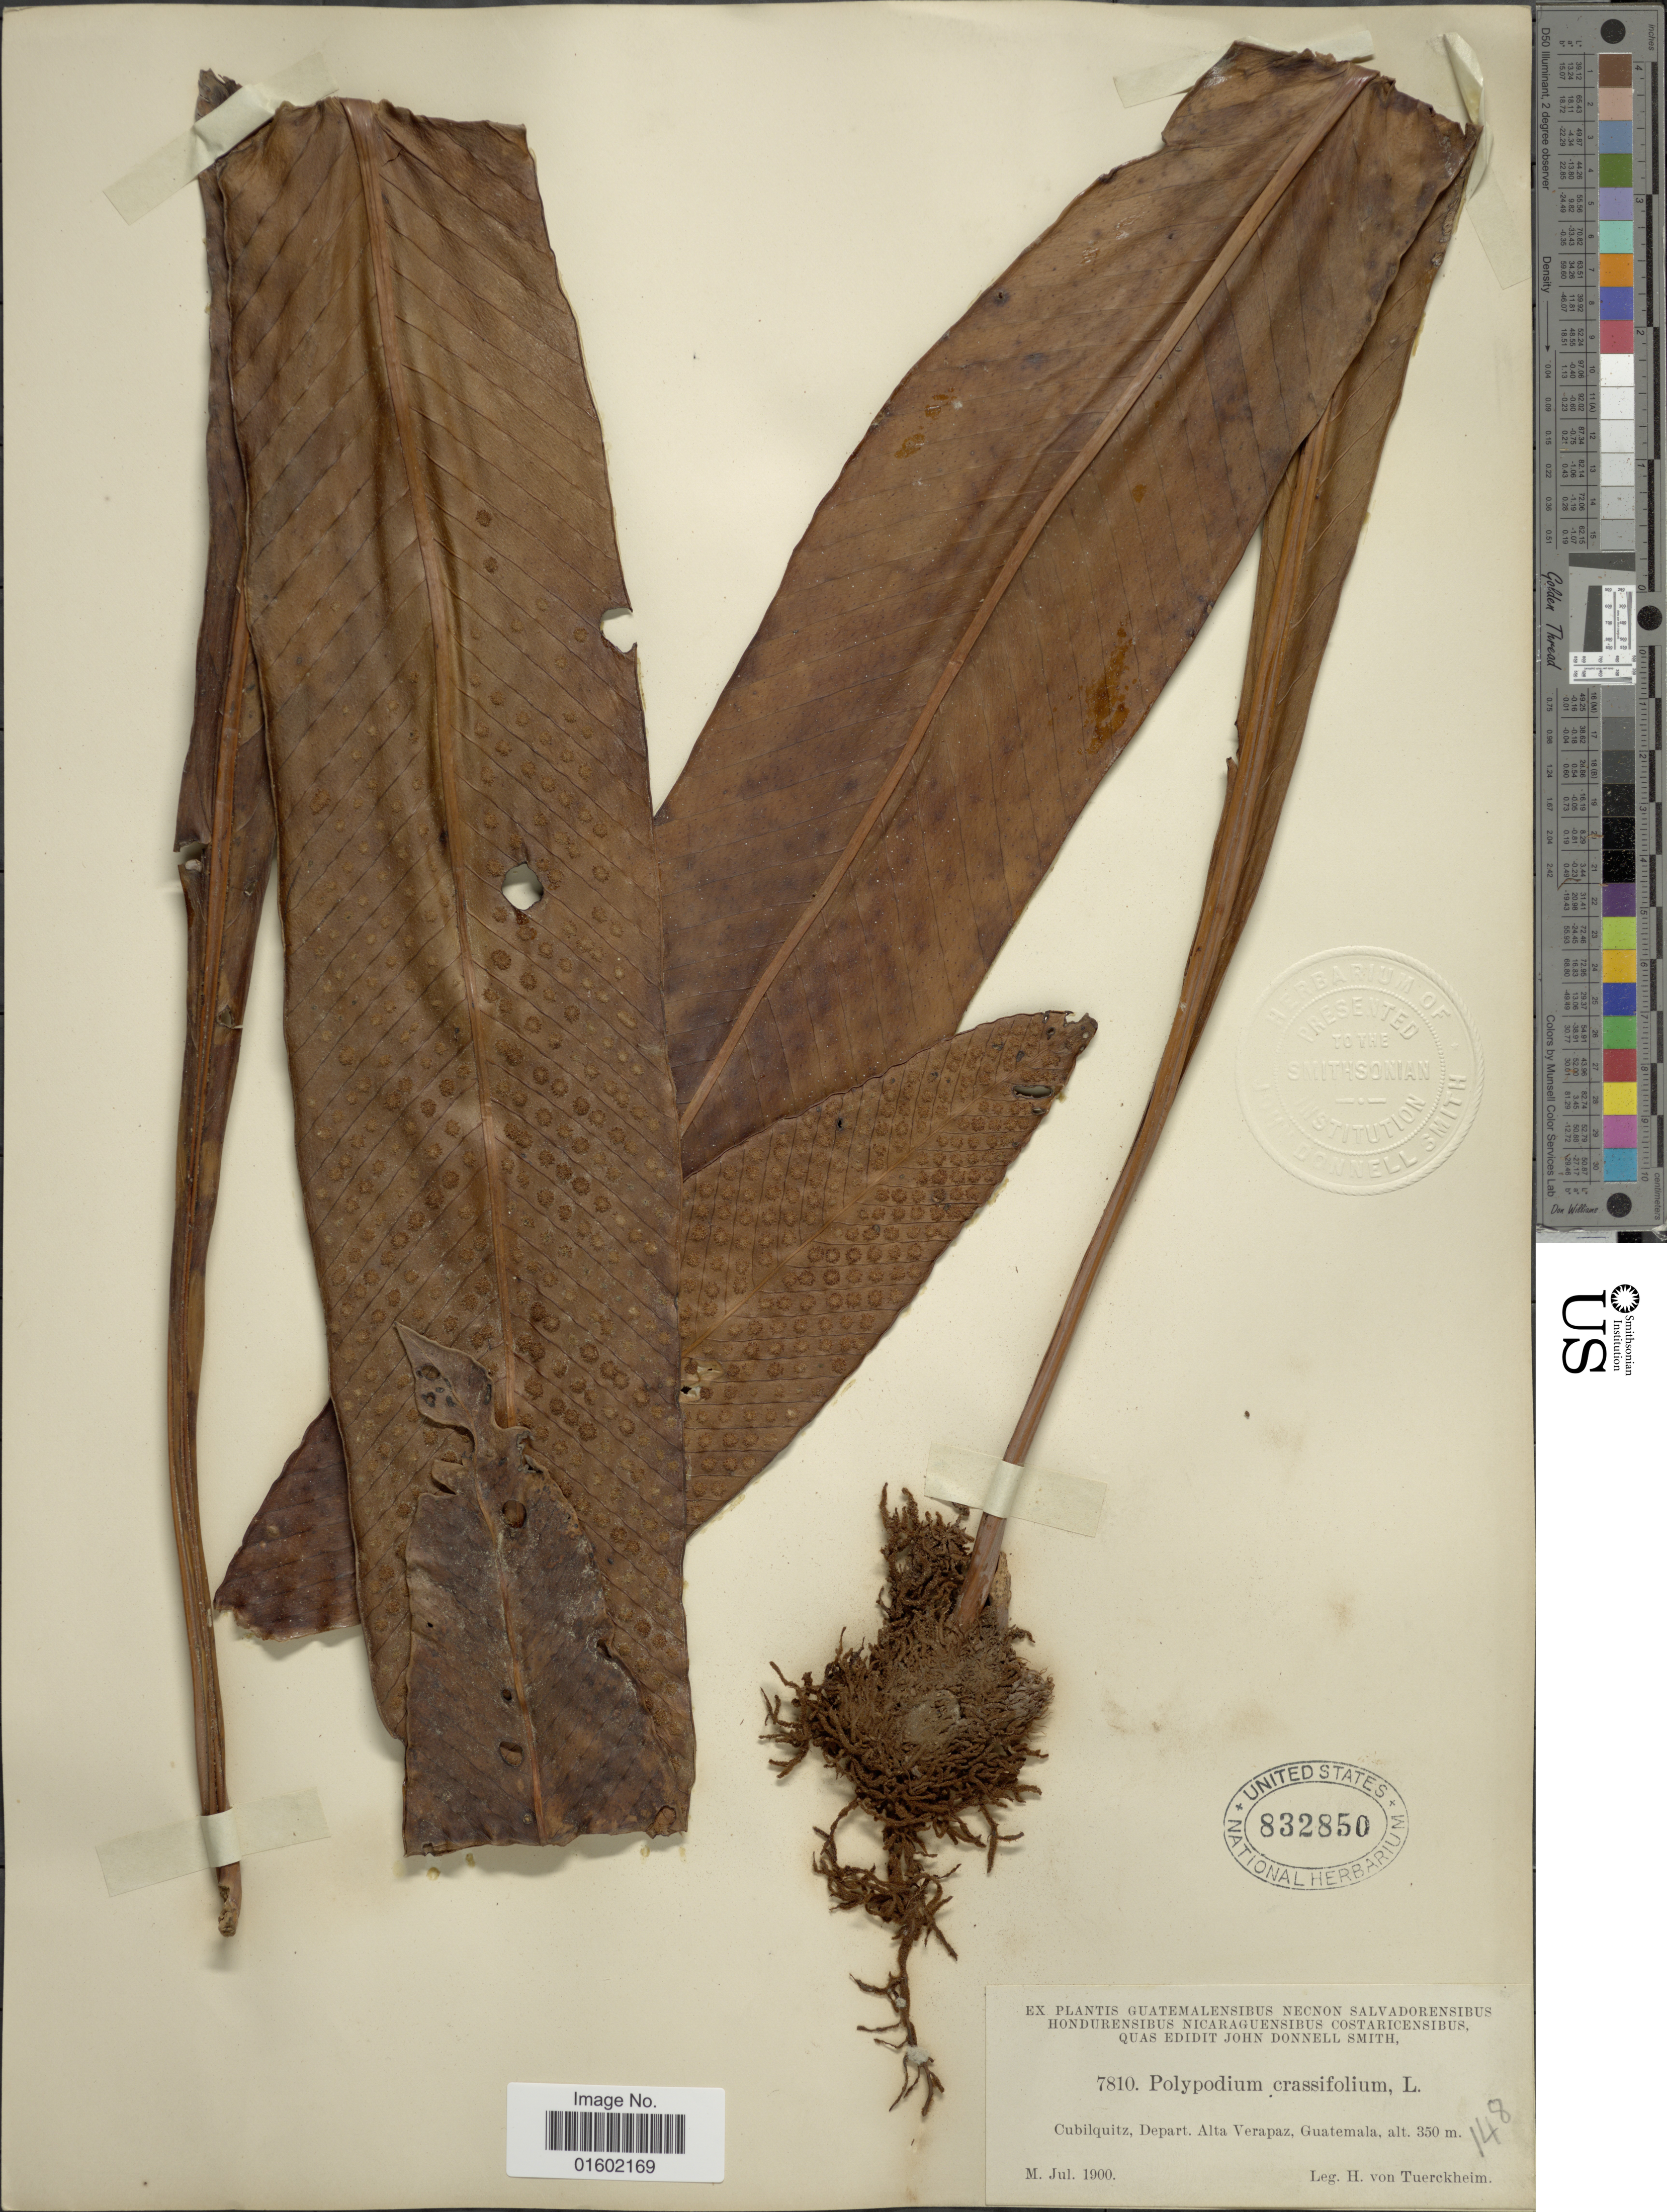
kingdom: Plantae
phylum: Tracheophyta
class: Polypodiopsida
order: Polypodiales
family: Polypodiaceae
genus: Niphidium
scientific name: Niphidium crassifolium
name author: (L.) Lellinger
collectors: H. von Türckheim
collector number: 7810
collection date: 1900-07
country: Guatemala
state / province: Alta Verapaz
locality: Cubilquitz, Depart. Alta Verapaz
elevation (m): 350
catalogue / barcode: US 832850